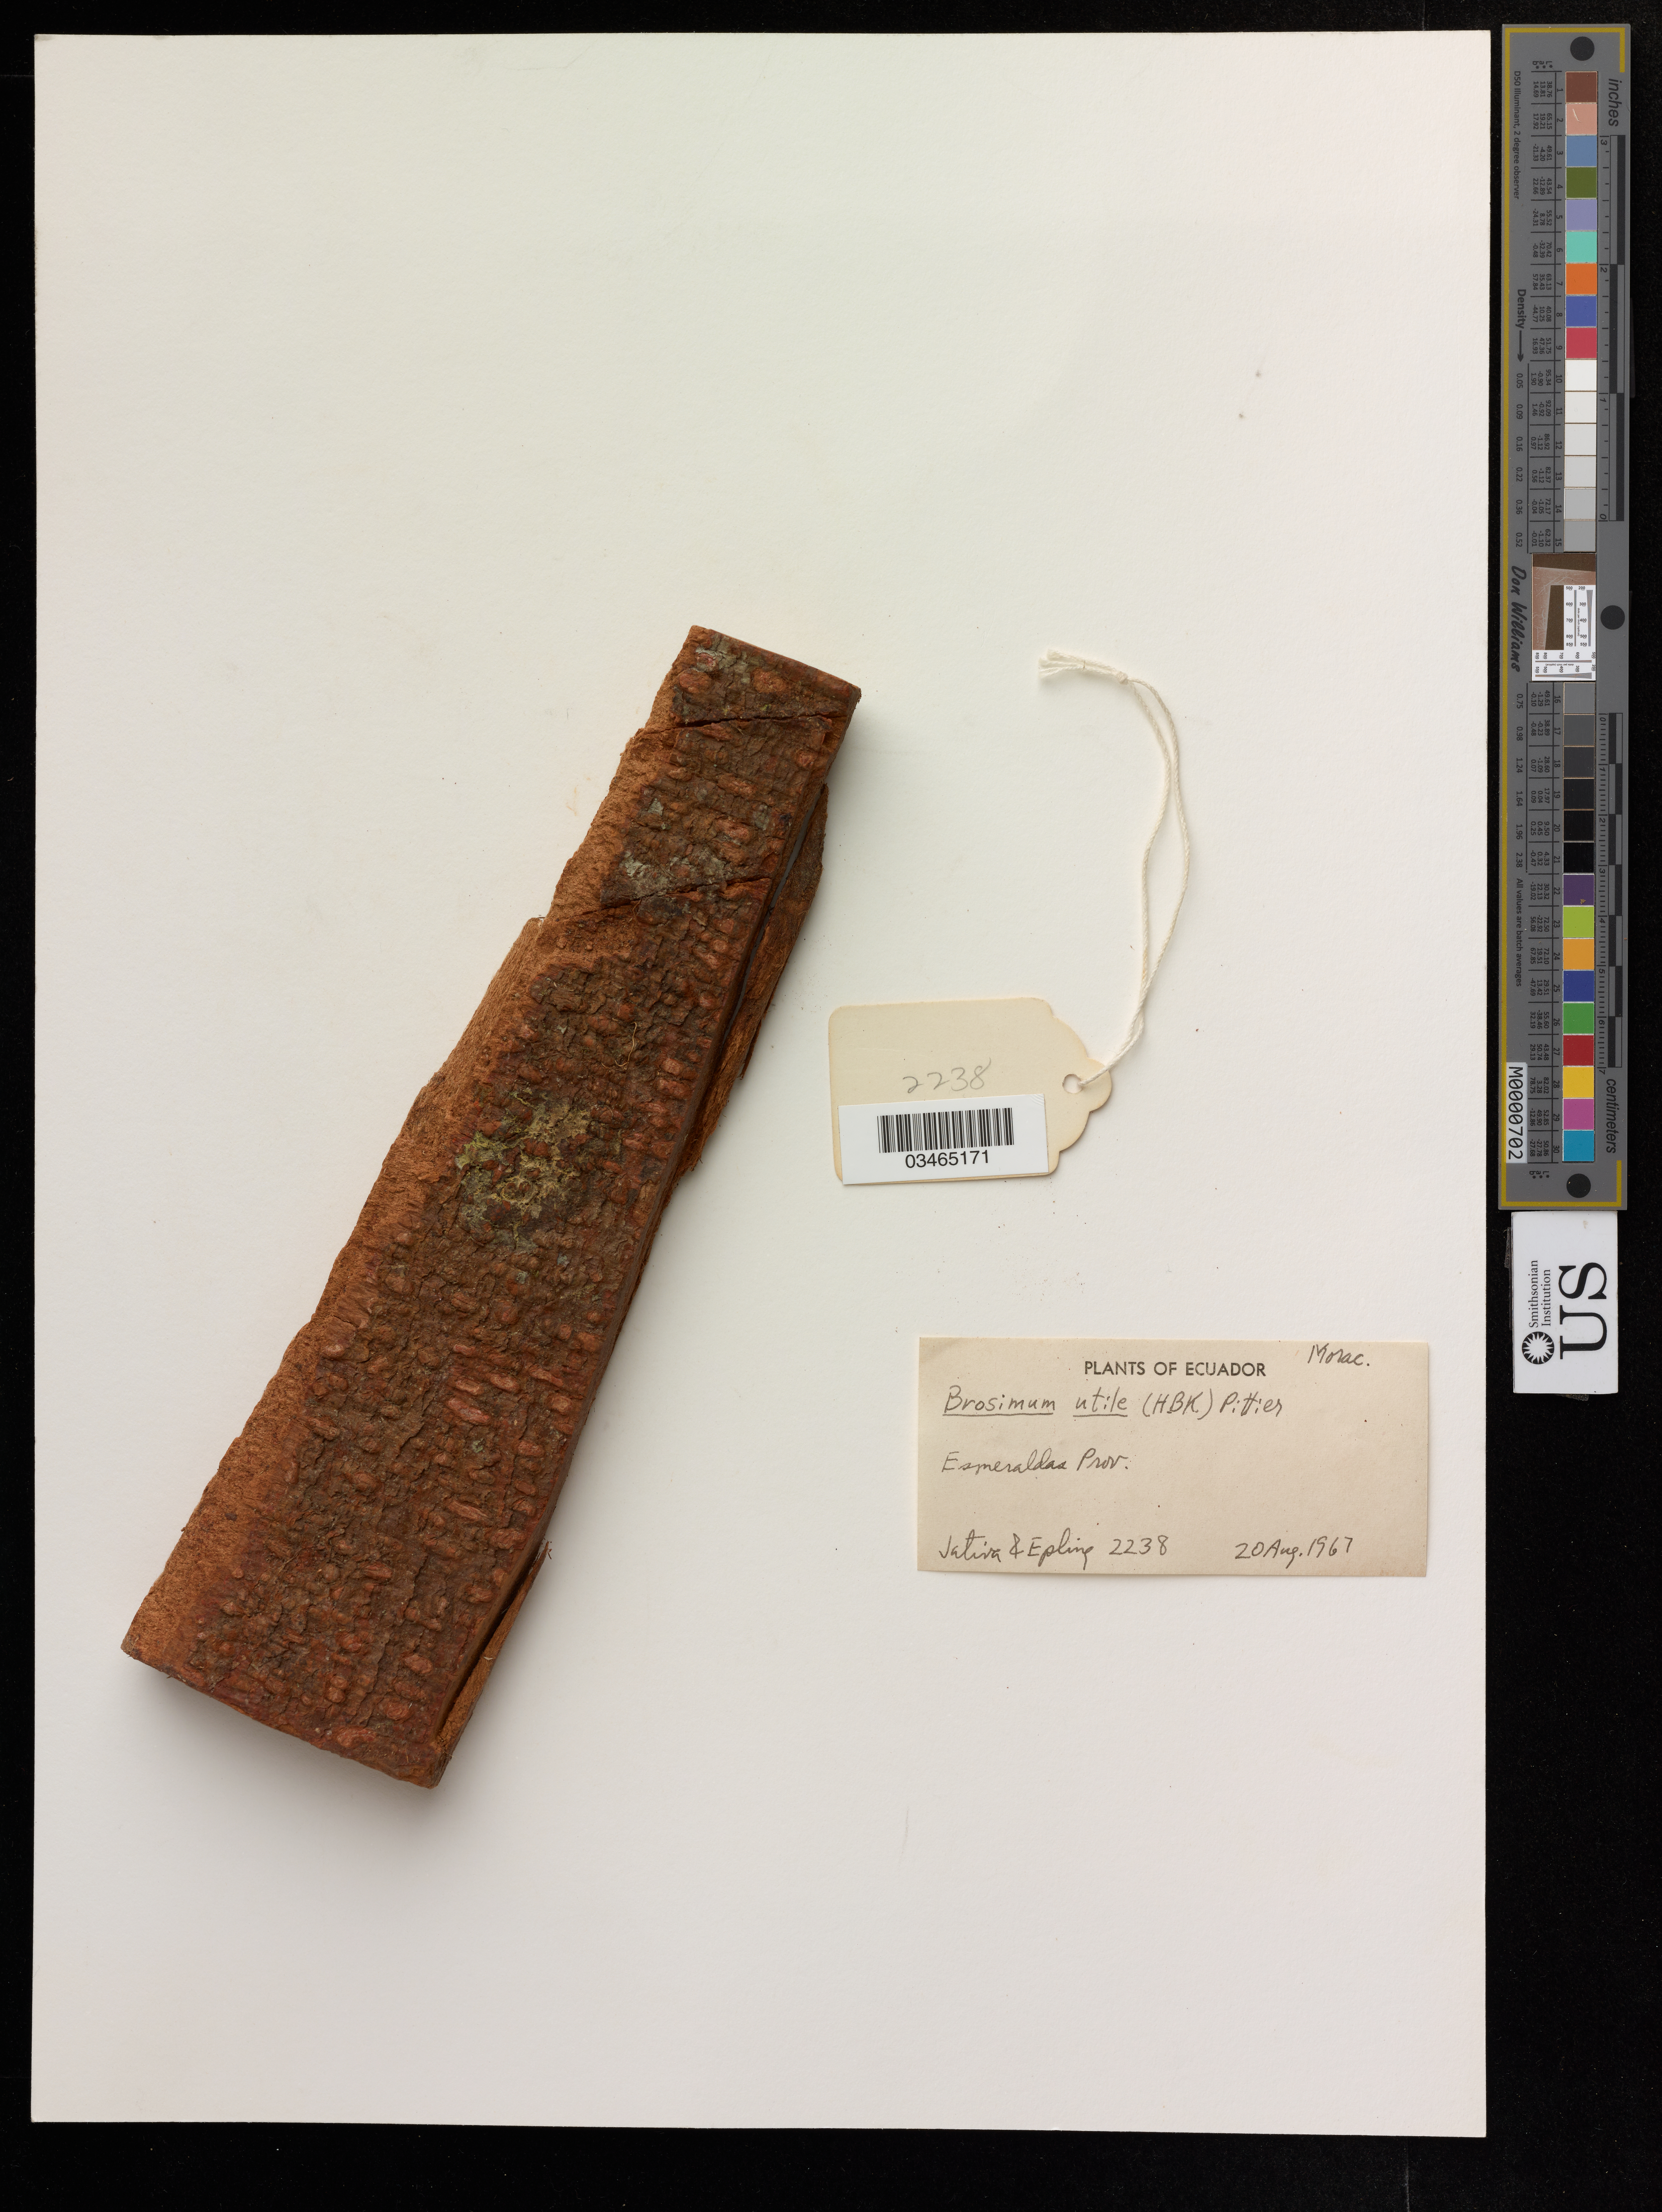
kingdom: Plantae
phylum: Tracheophyta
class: Magnoliopsida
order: Rosales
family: Moraceae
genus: Brosimum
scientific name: Brosimum utile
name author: (Kunth) Oken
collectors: C. D. Játiva & C. C. Epling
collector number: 2238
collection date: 1967-08-20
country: Ecuador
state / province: Esmeraldas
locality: Near Agua Clara, Ronca Tigrillo 8 km. from junct. between Río Esmeraldas and Río Canandé.